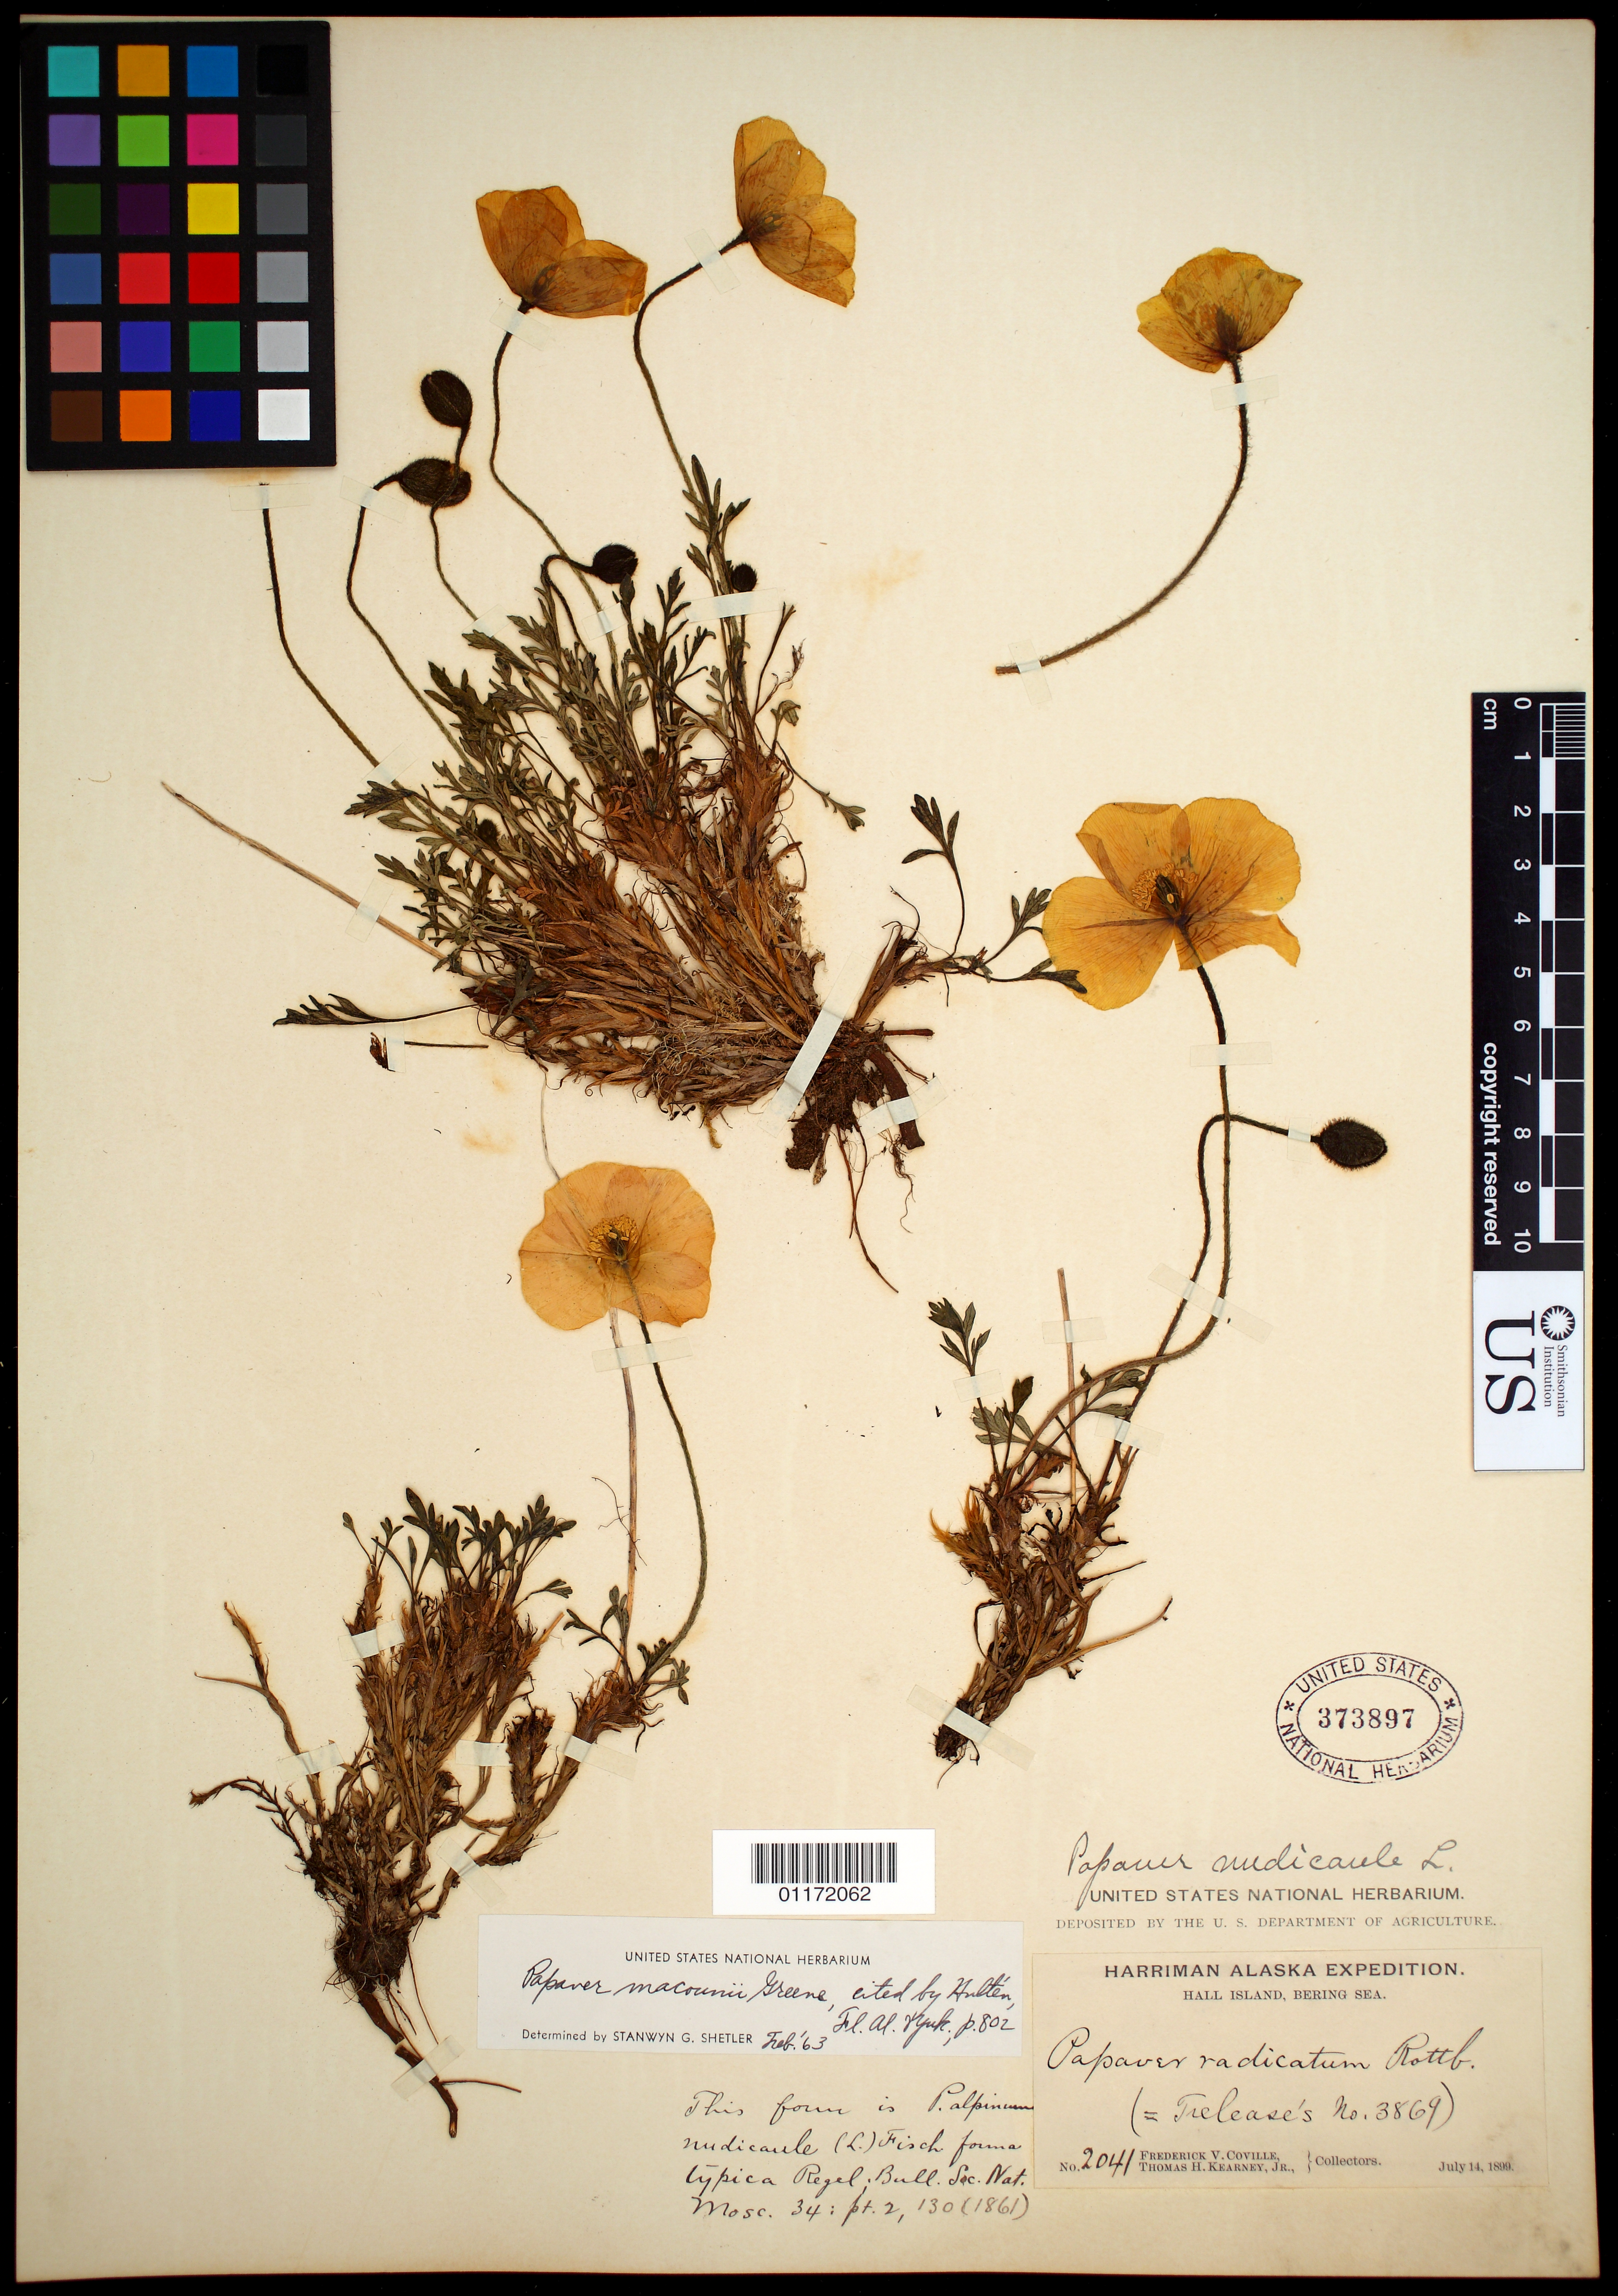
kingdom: Plantae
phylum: Tracheophyta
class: Magnoliopsida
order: Ranunculales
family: Papaveraceae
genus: Papaver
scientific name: Papaver macounii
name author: Greene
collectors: F. V. Coville & T. H. Kearney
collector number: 2041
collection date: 1899-07-14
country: United States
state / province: Alaska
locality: Hall Island, Bering Sea.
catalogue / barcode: US 373897